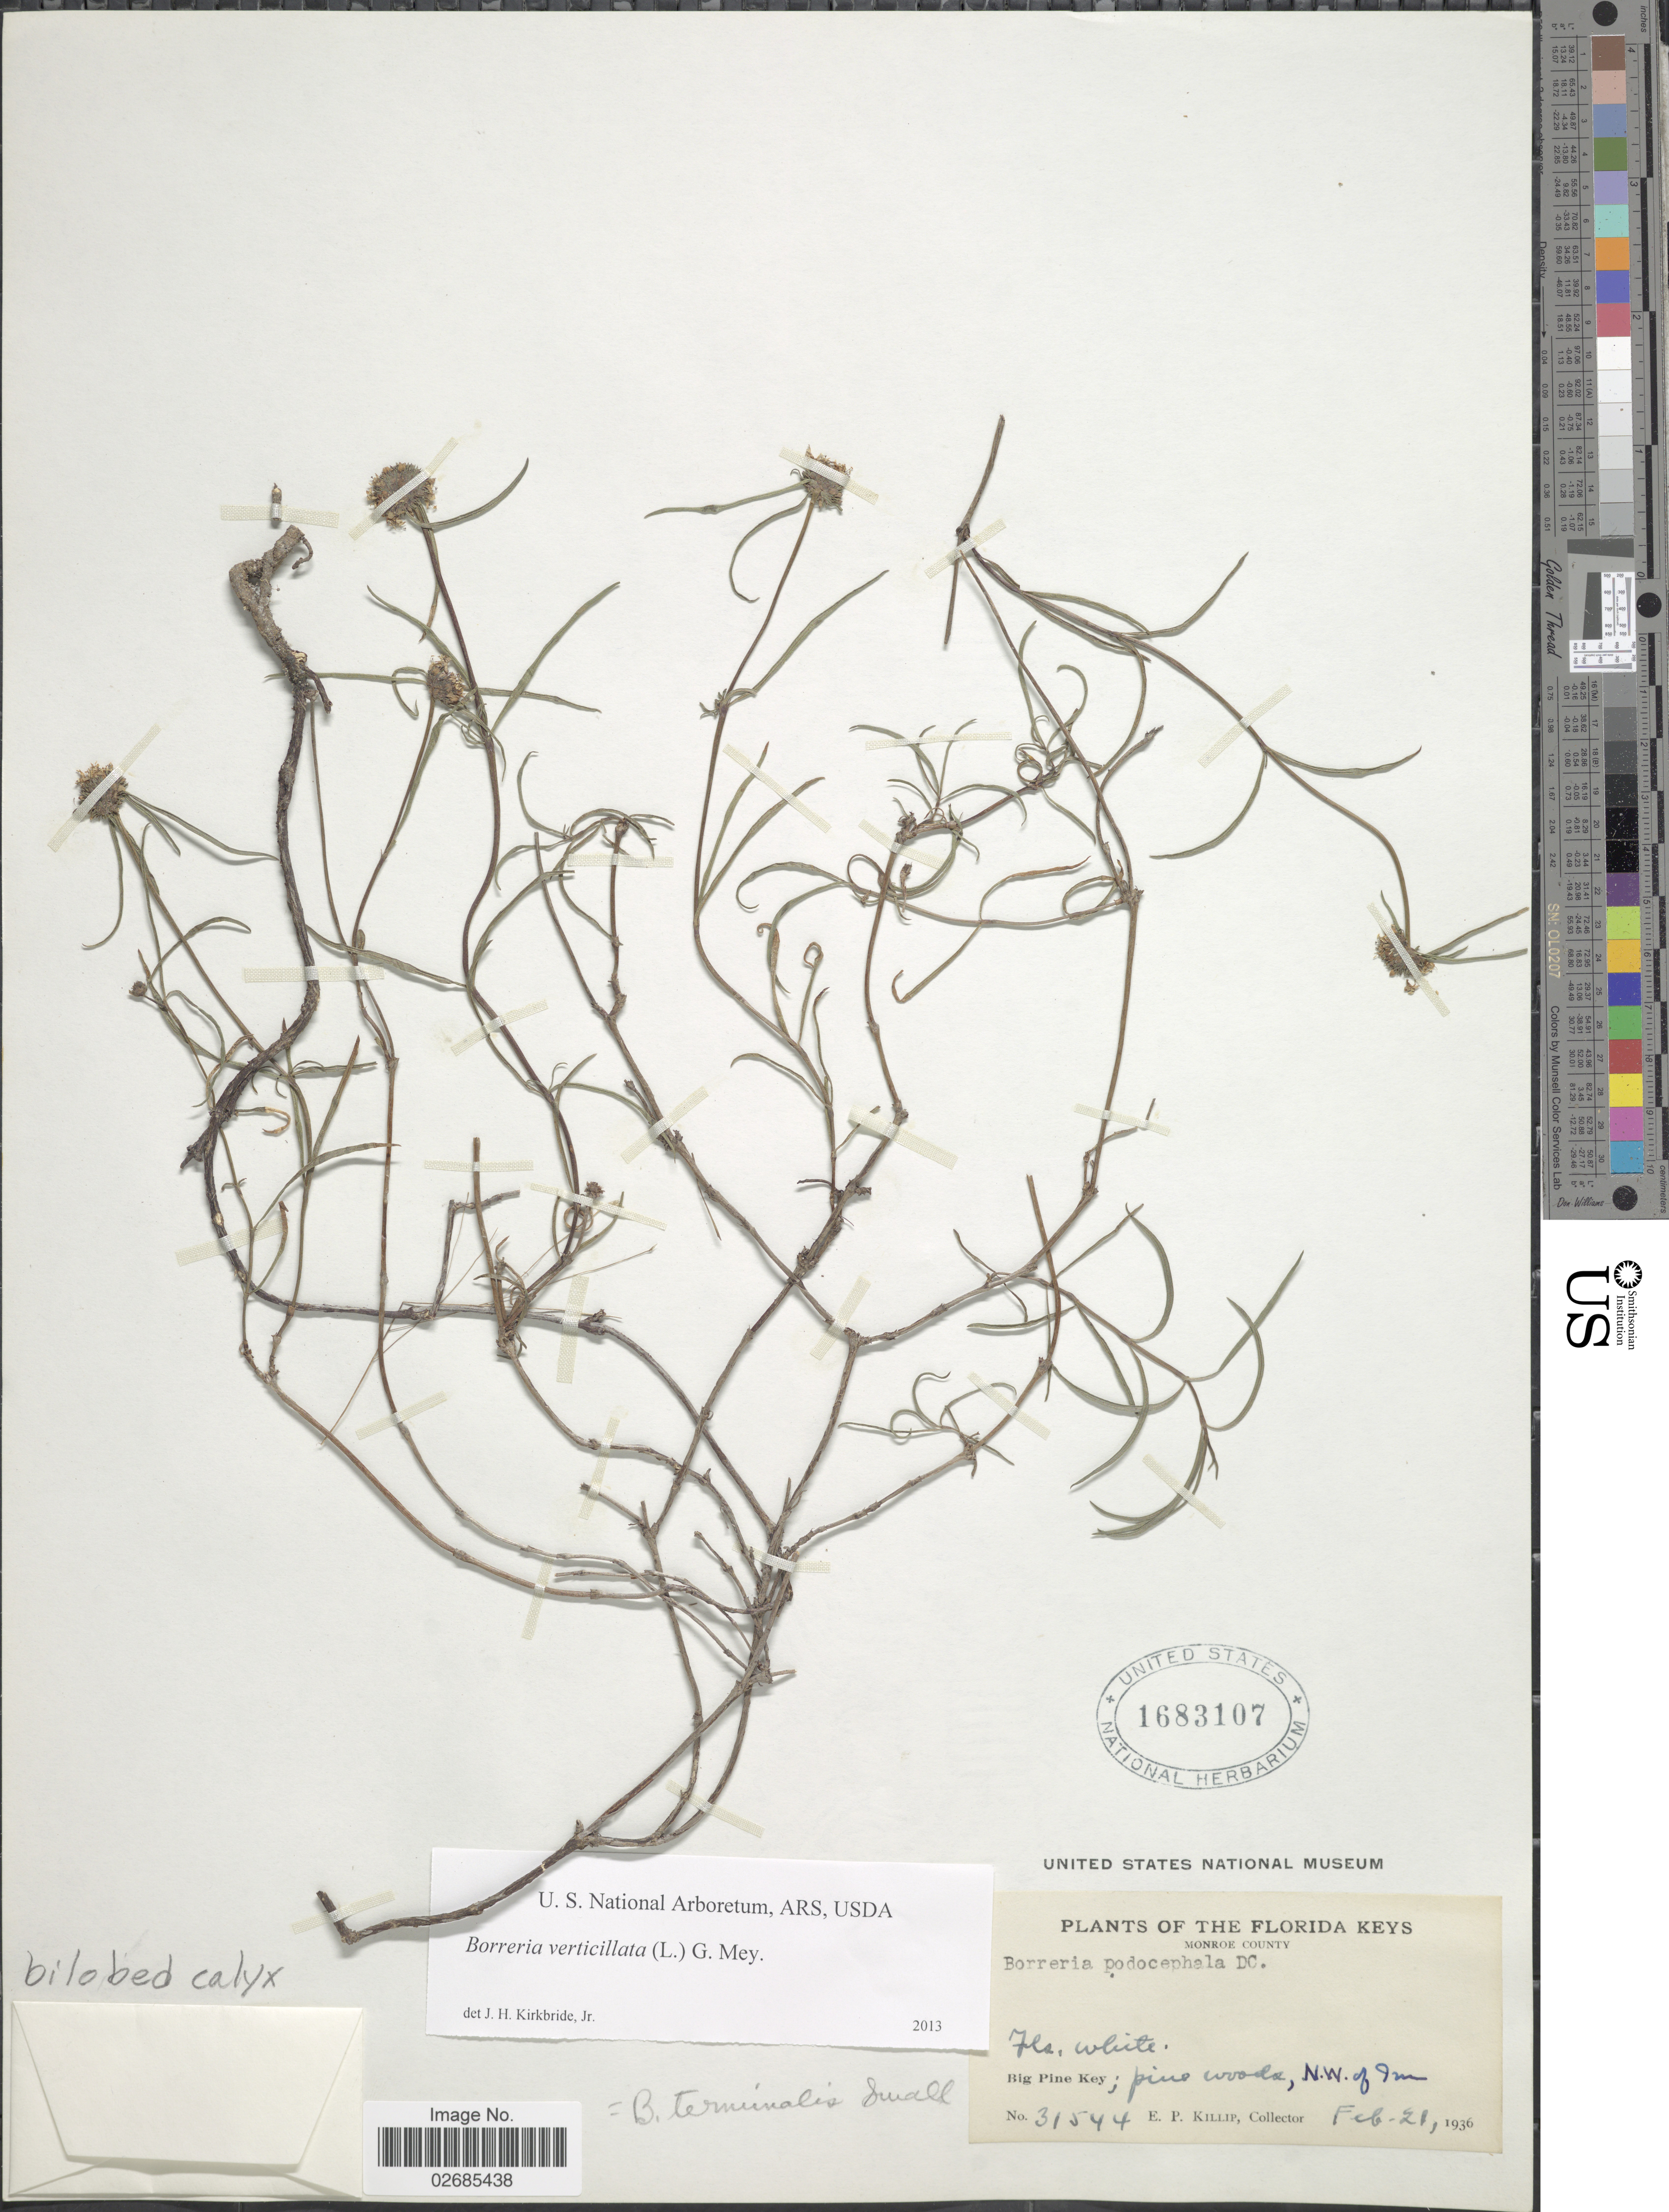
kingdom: Plantae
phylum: Tracheophyta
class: Magnoliopsida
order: Gentianales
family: Rubiaceae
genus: Borreria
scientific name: Borreria verticillata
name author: (L.) G. Mey.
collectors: E. P. Killip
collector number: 31544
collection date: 1936-02-21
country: United States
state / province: Florida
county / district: Monroe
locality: Florida Keys. Monroe County. Big Pine Key; pine woods, N.W. of Inn.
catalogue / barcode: US 1683107